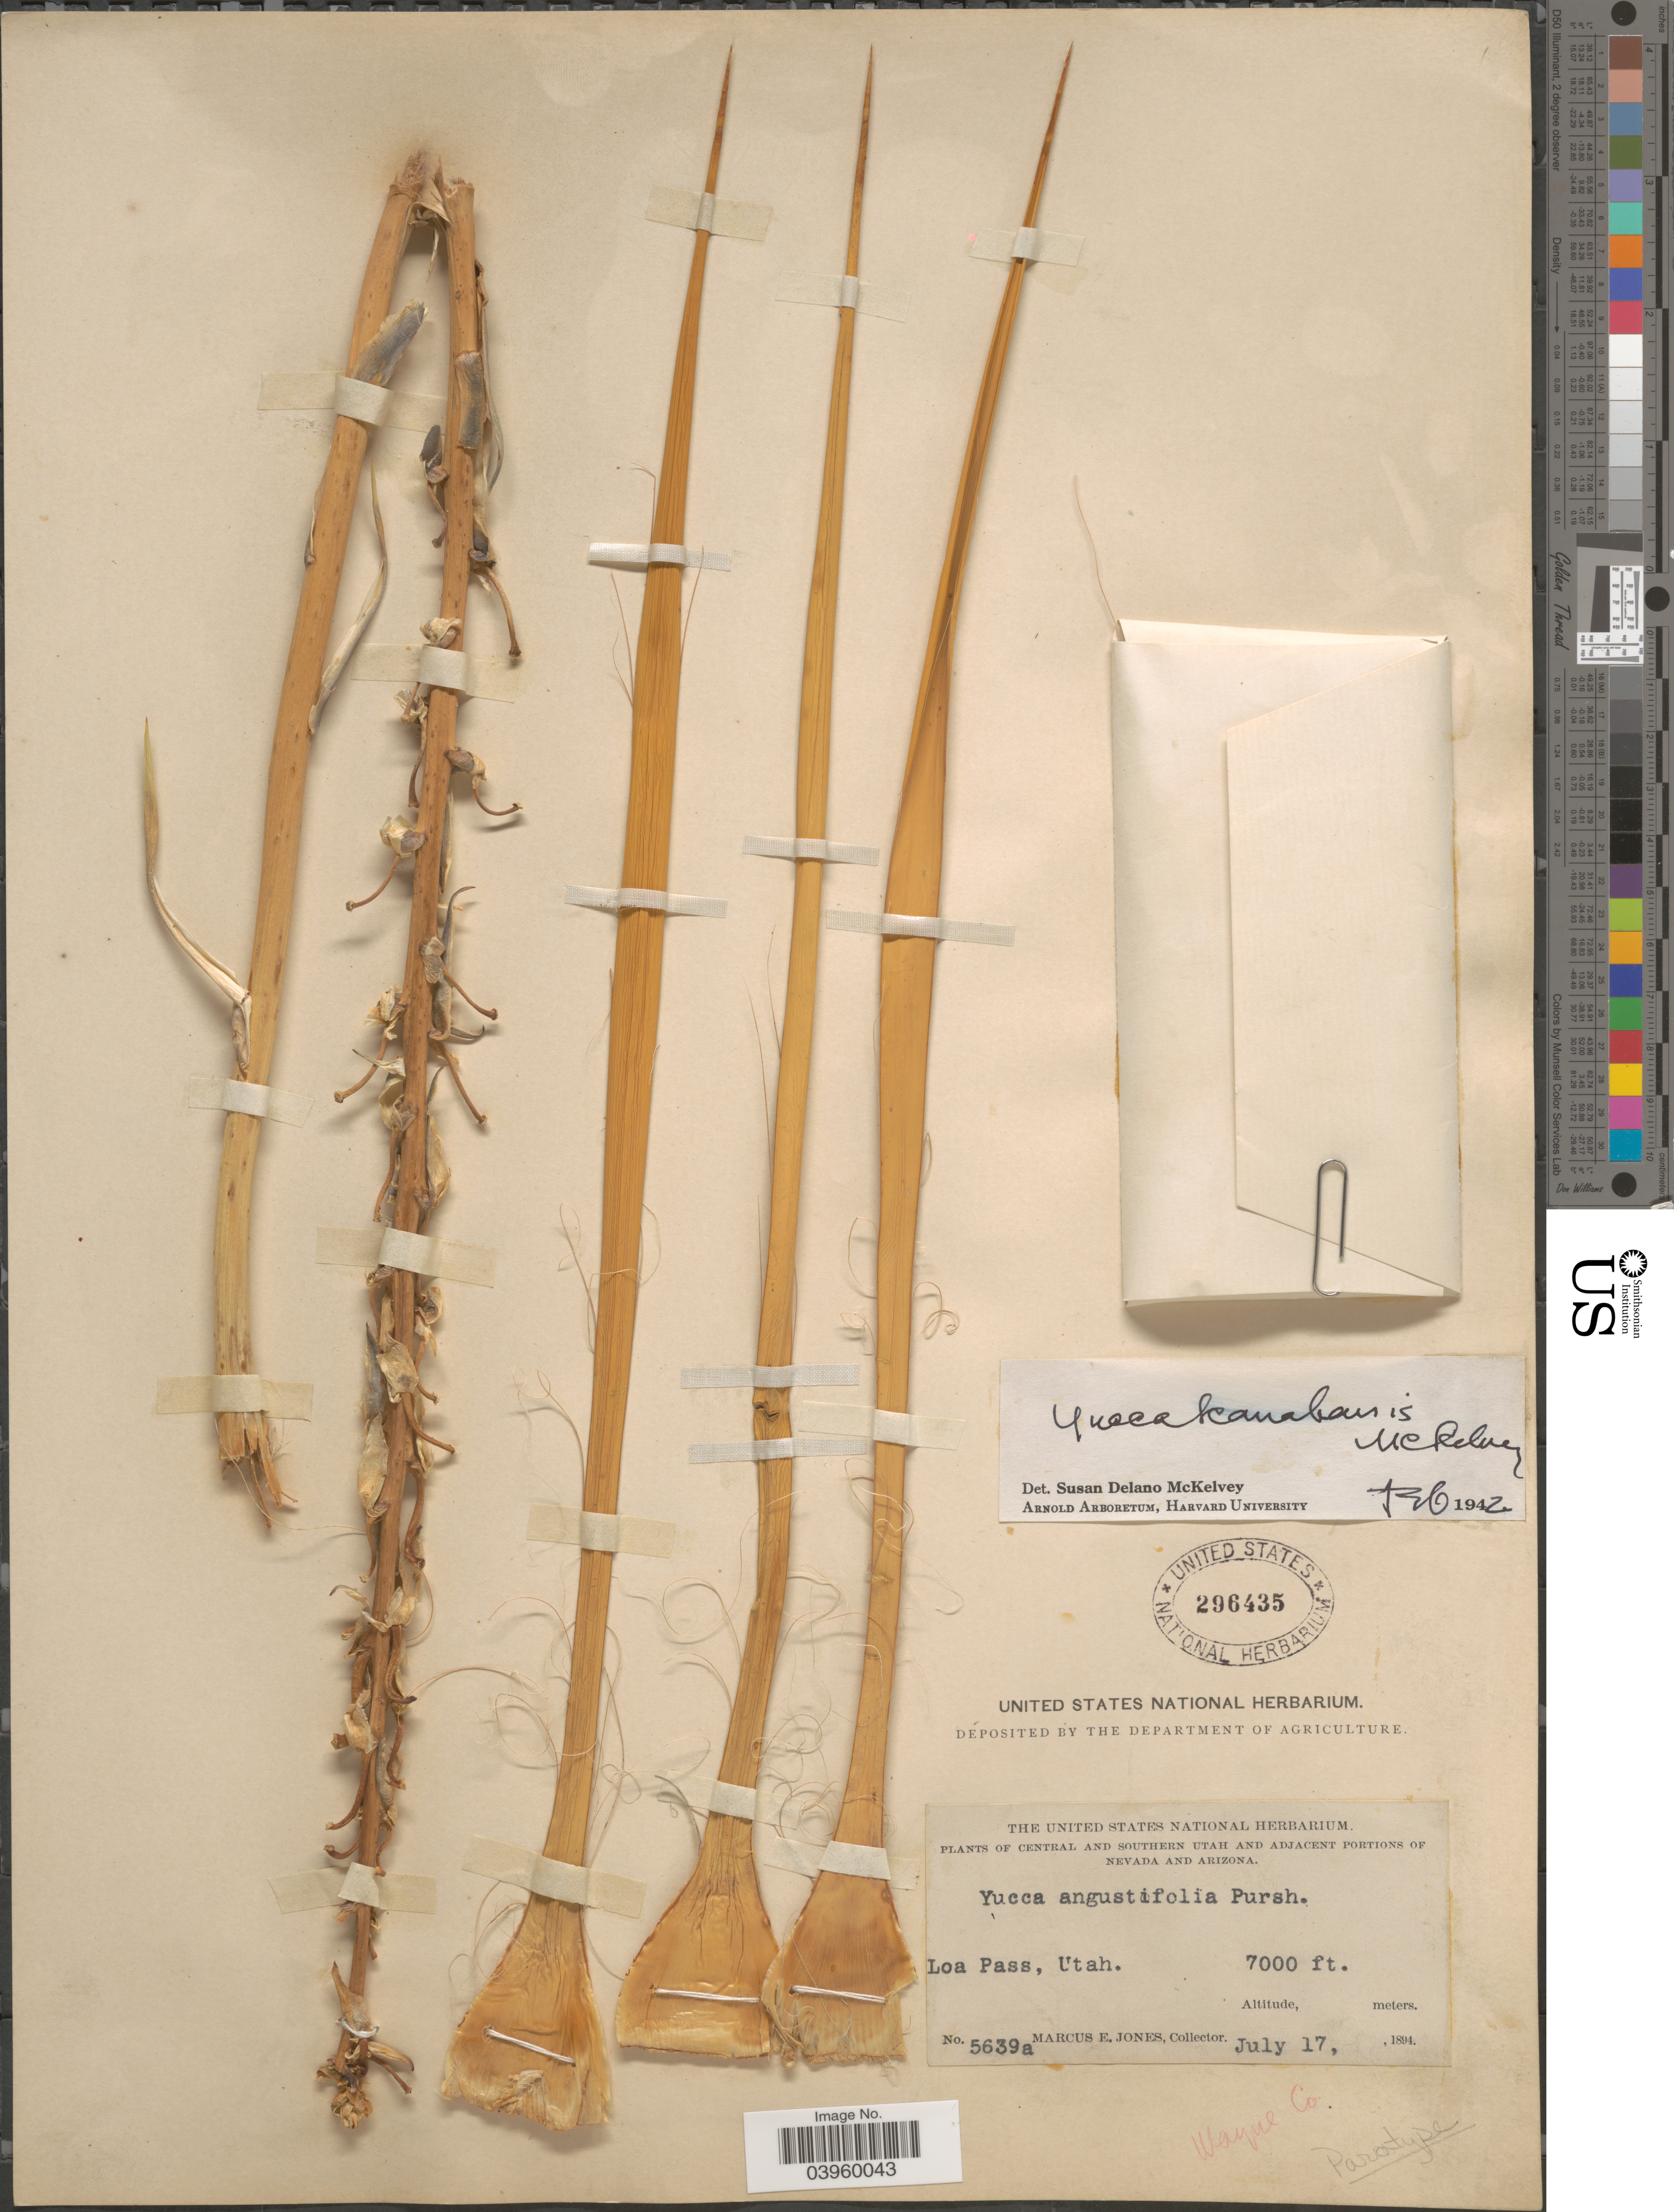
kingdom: Plantae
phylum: Tracheophyta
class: Liliopsida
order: Asparagales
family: Asparagaceae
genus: Yucca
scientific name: Yucca kanabensis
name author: McKelvey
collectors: M. E. Jones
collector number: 5639a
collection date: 1894-07-17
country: United States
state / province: Utah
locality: Central and Southern Utah. Loa Pass. Wayne Co.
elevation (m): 2134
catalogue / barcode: US 296435